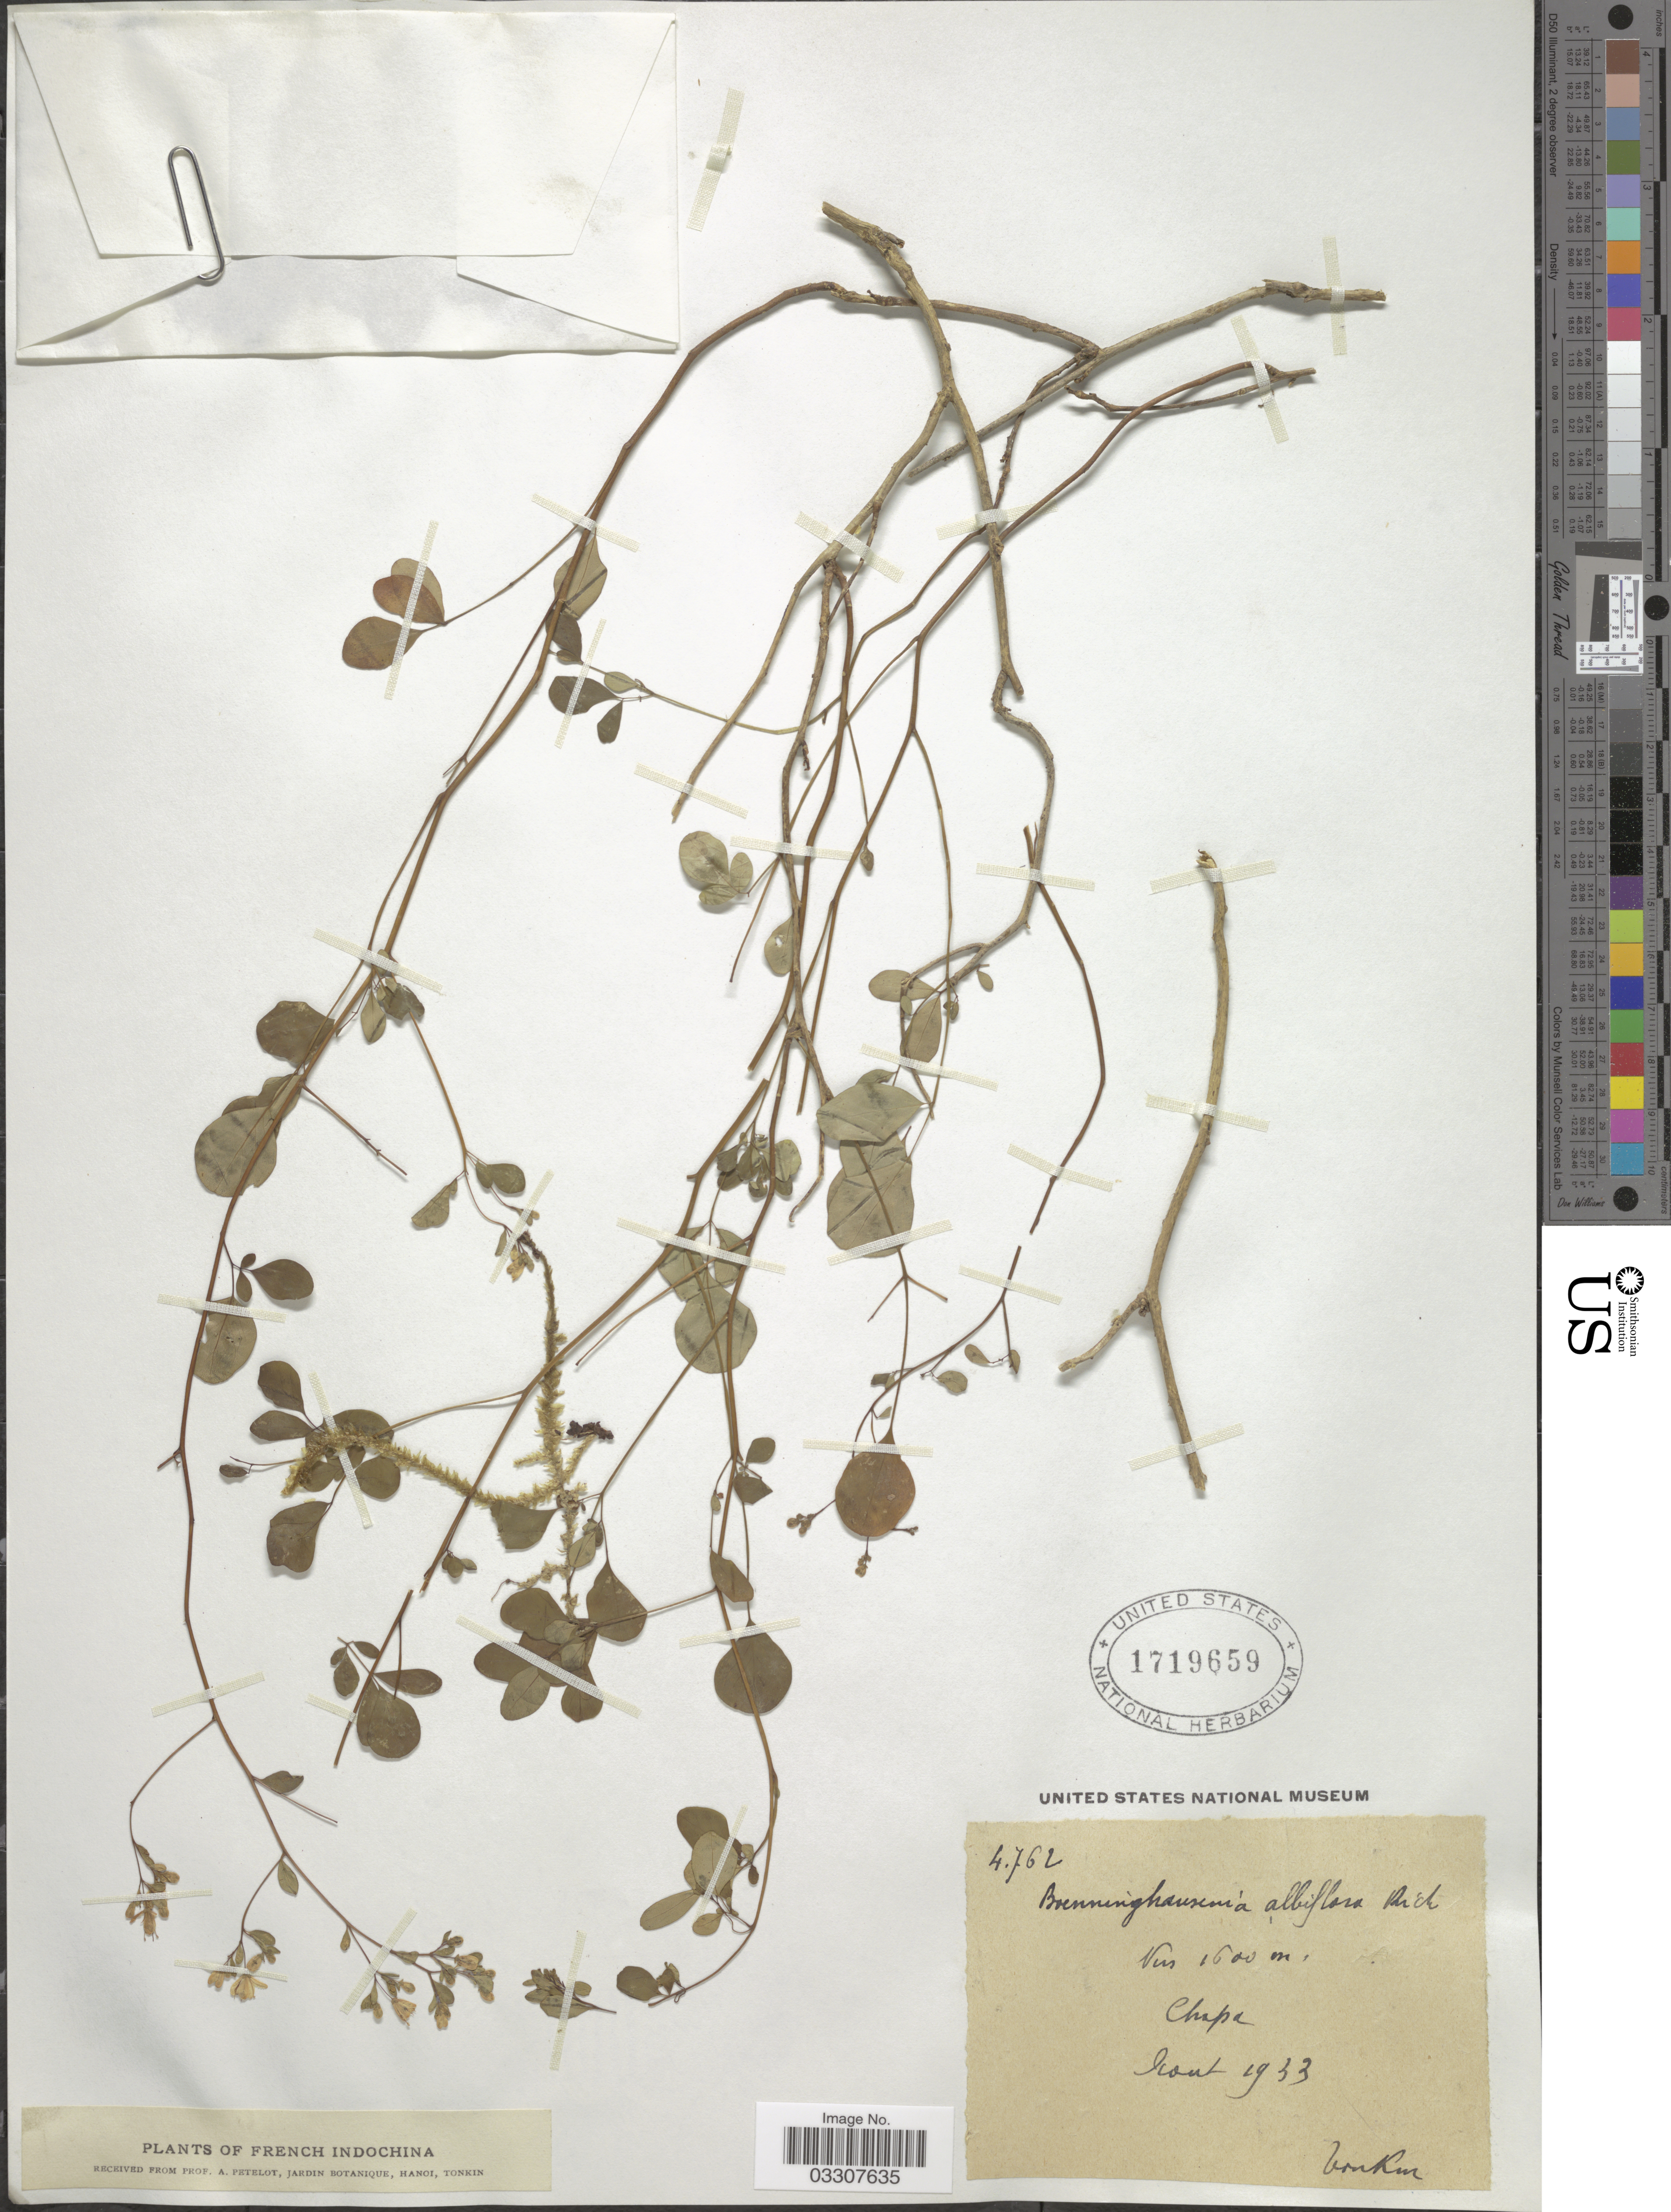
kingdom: Plantae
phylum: Tracheophyta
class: Magnoliopsida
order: Sapindales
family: Rutaceae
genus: Boenninghausenia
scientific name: Boenninghausenia albiflora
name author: (Hook.) Meisn.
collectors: A. Petelot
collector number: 4762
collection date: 1933-08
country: Vietnam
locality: French Indochina. Chapa.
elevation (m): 1600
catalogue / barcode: US 1719659